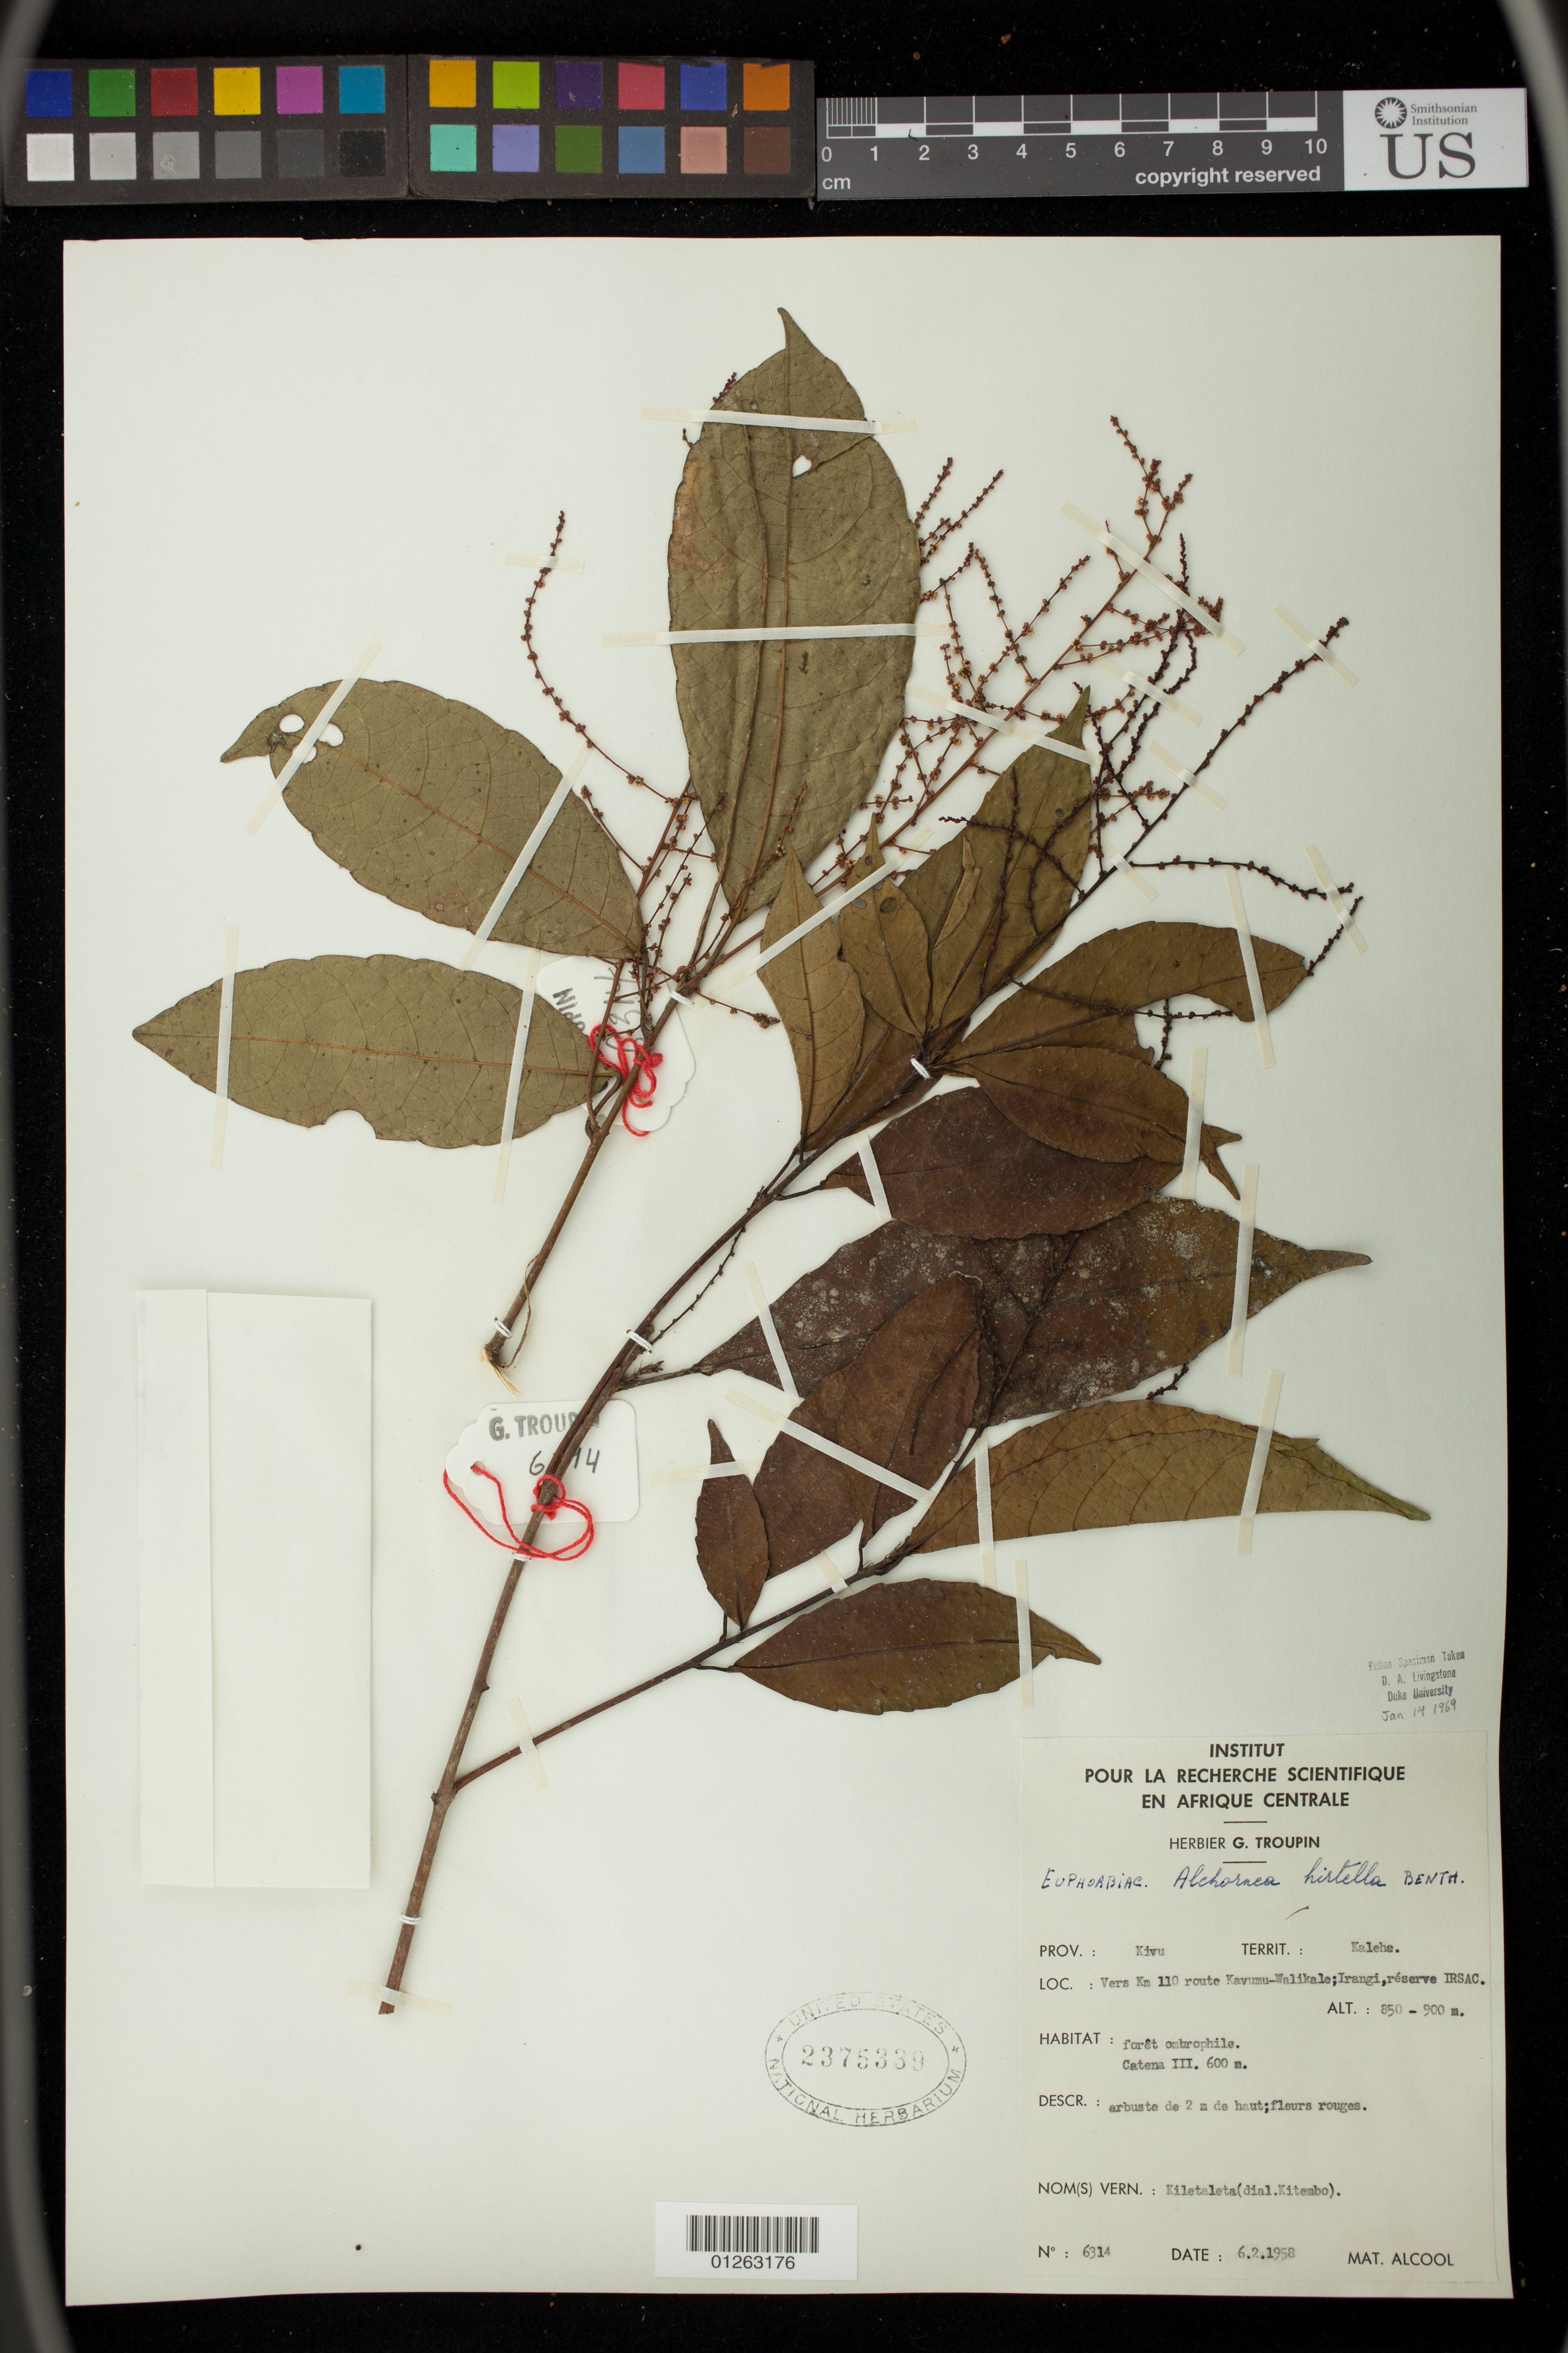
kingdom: Plantae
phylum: Tracheophyta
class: Magnoliopsida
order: Malpighiales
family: Euphorbiaceae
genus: Alchornea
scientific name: Alchornea trewioides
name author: (Benth.) Müll. Arg.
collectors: G. Troupin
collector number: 6314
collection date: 1958-02-06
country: Congo, Democratic Republic of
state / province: Sud-Kivu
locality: Kalehe Territory. Vers Km 110 route Kavumu-Walikale; Irangi, reserve IRSAC.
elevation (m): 850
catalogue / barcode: US 2375339